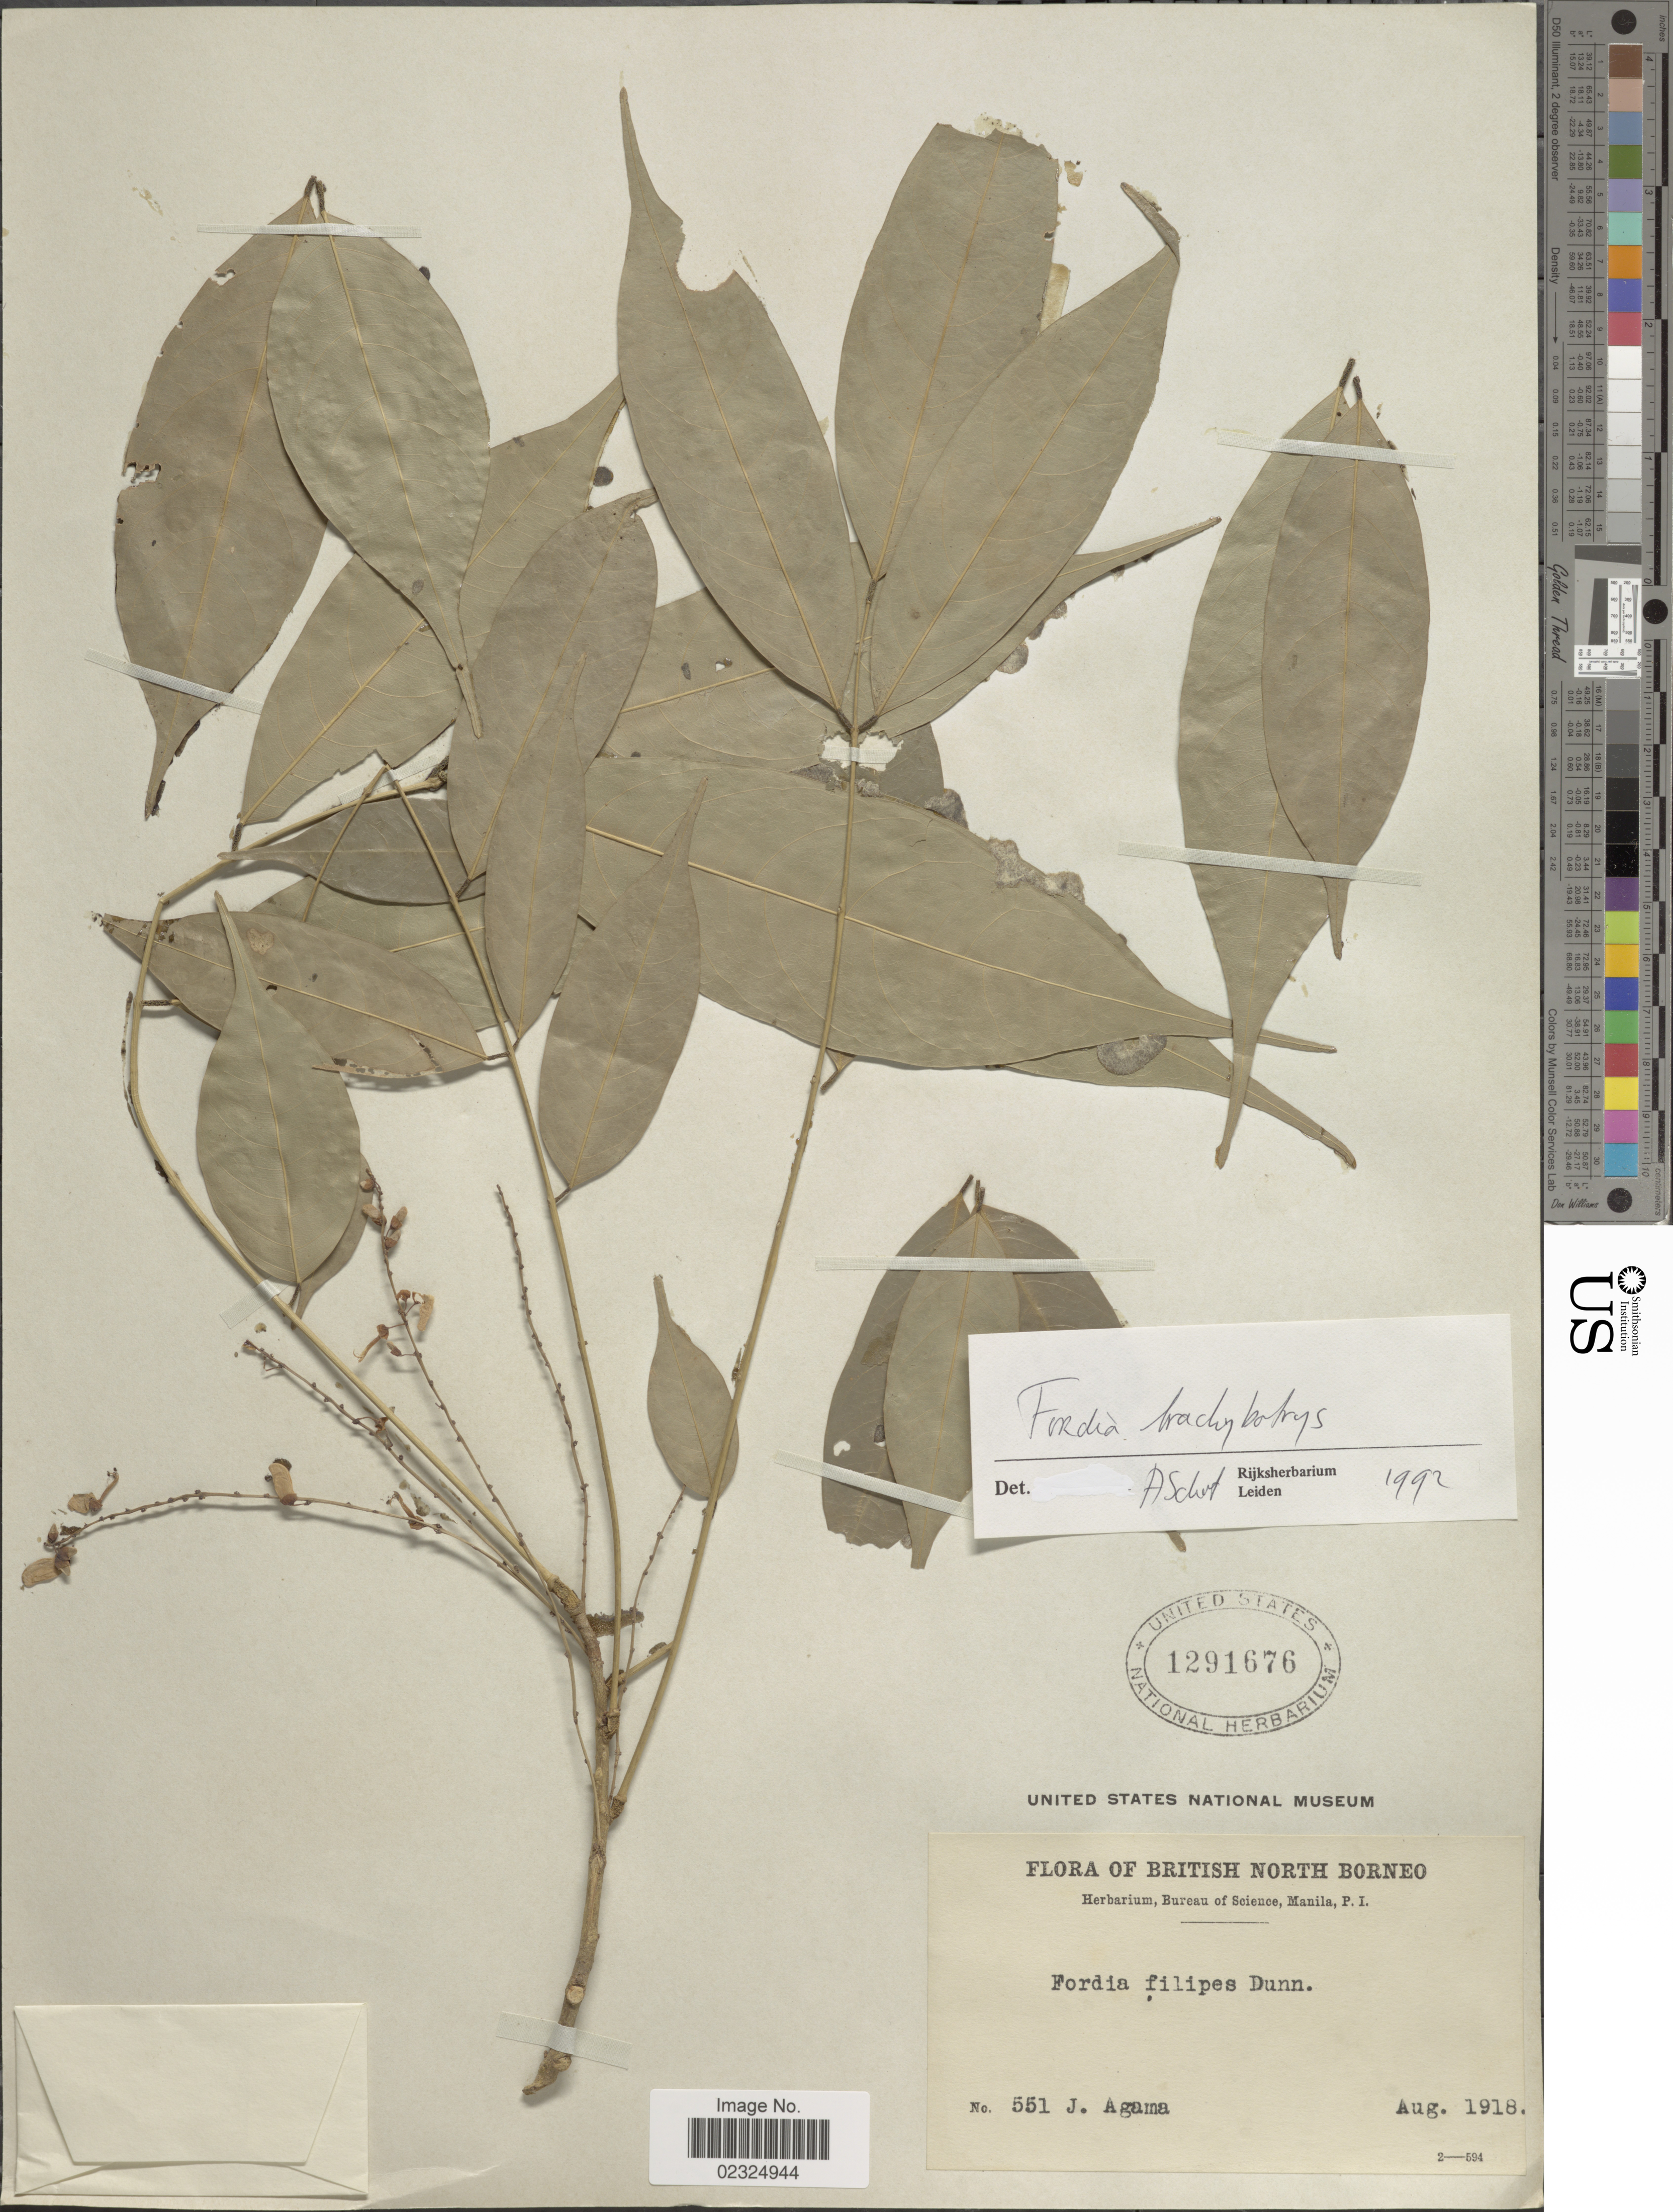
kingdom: Plantae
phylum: Tracheophyta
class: Magnoliopsida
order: Fabales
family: Fabaceae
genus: Fordia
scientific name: Fordia brachybotrys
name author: Merr.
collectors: J. Agama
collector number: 551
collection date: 1918-08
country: Malaysia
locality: British North Borneo.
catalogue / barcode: US 1291676